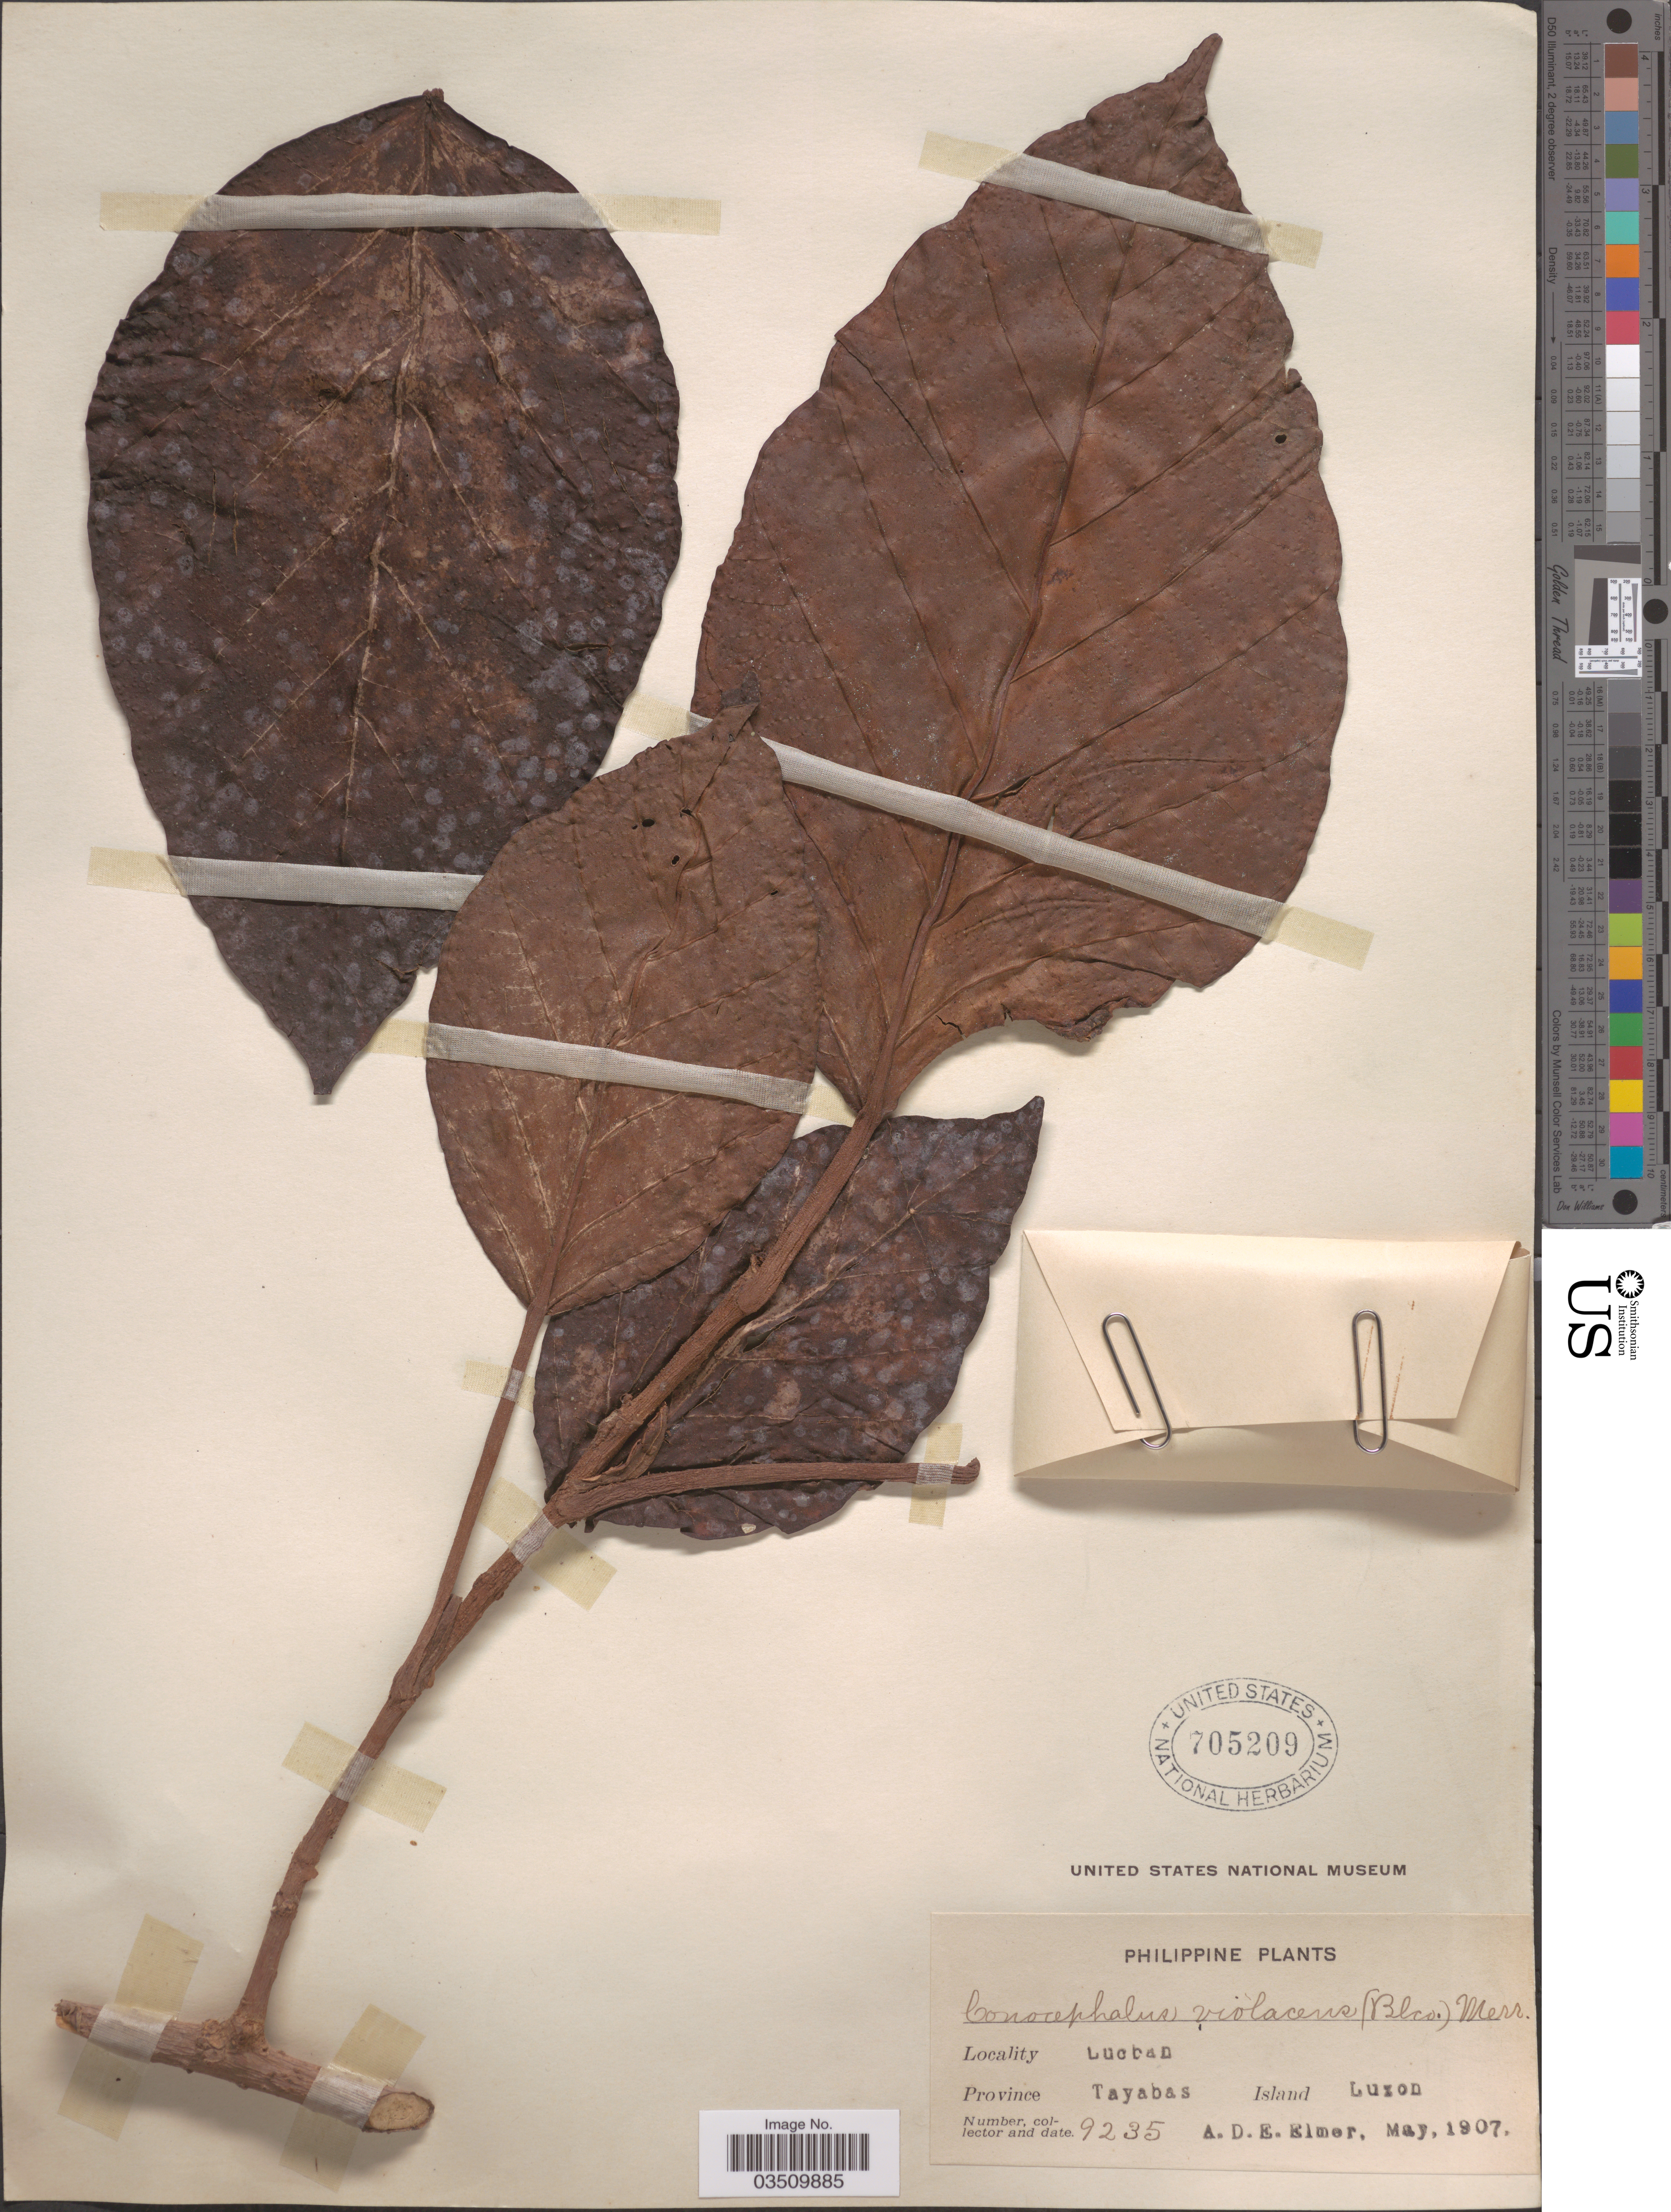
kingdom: Plantae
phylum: Tracheophyta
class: Magnoliopsida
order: Rosales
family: Urticaceae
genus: Poikilospermum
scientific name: Poikilospermum suaveolens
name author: (Blume) Merr.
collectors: A. D. E. Elmer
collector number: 9235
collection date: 1907-05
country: Philippines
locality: Lucban. Province Tayabas. Island Luzon.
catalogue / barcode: US 705209